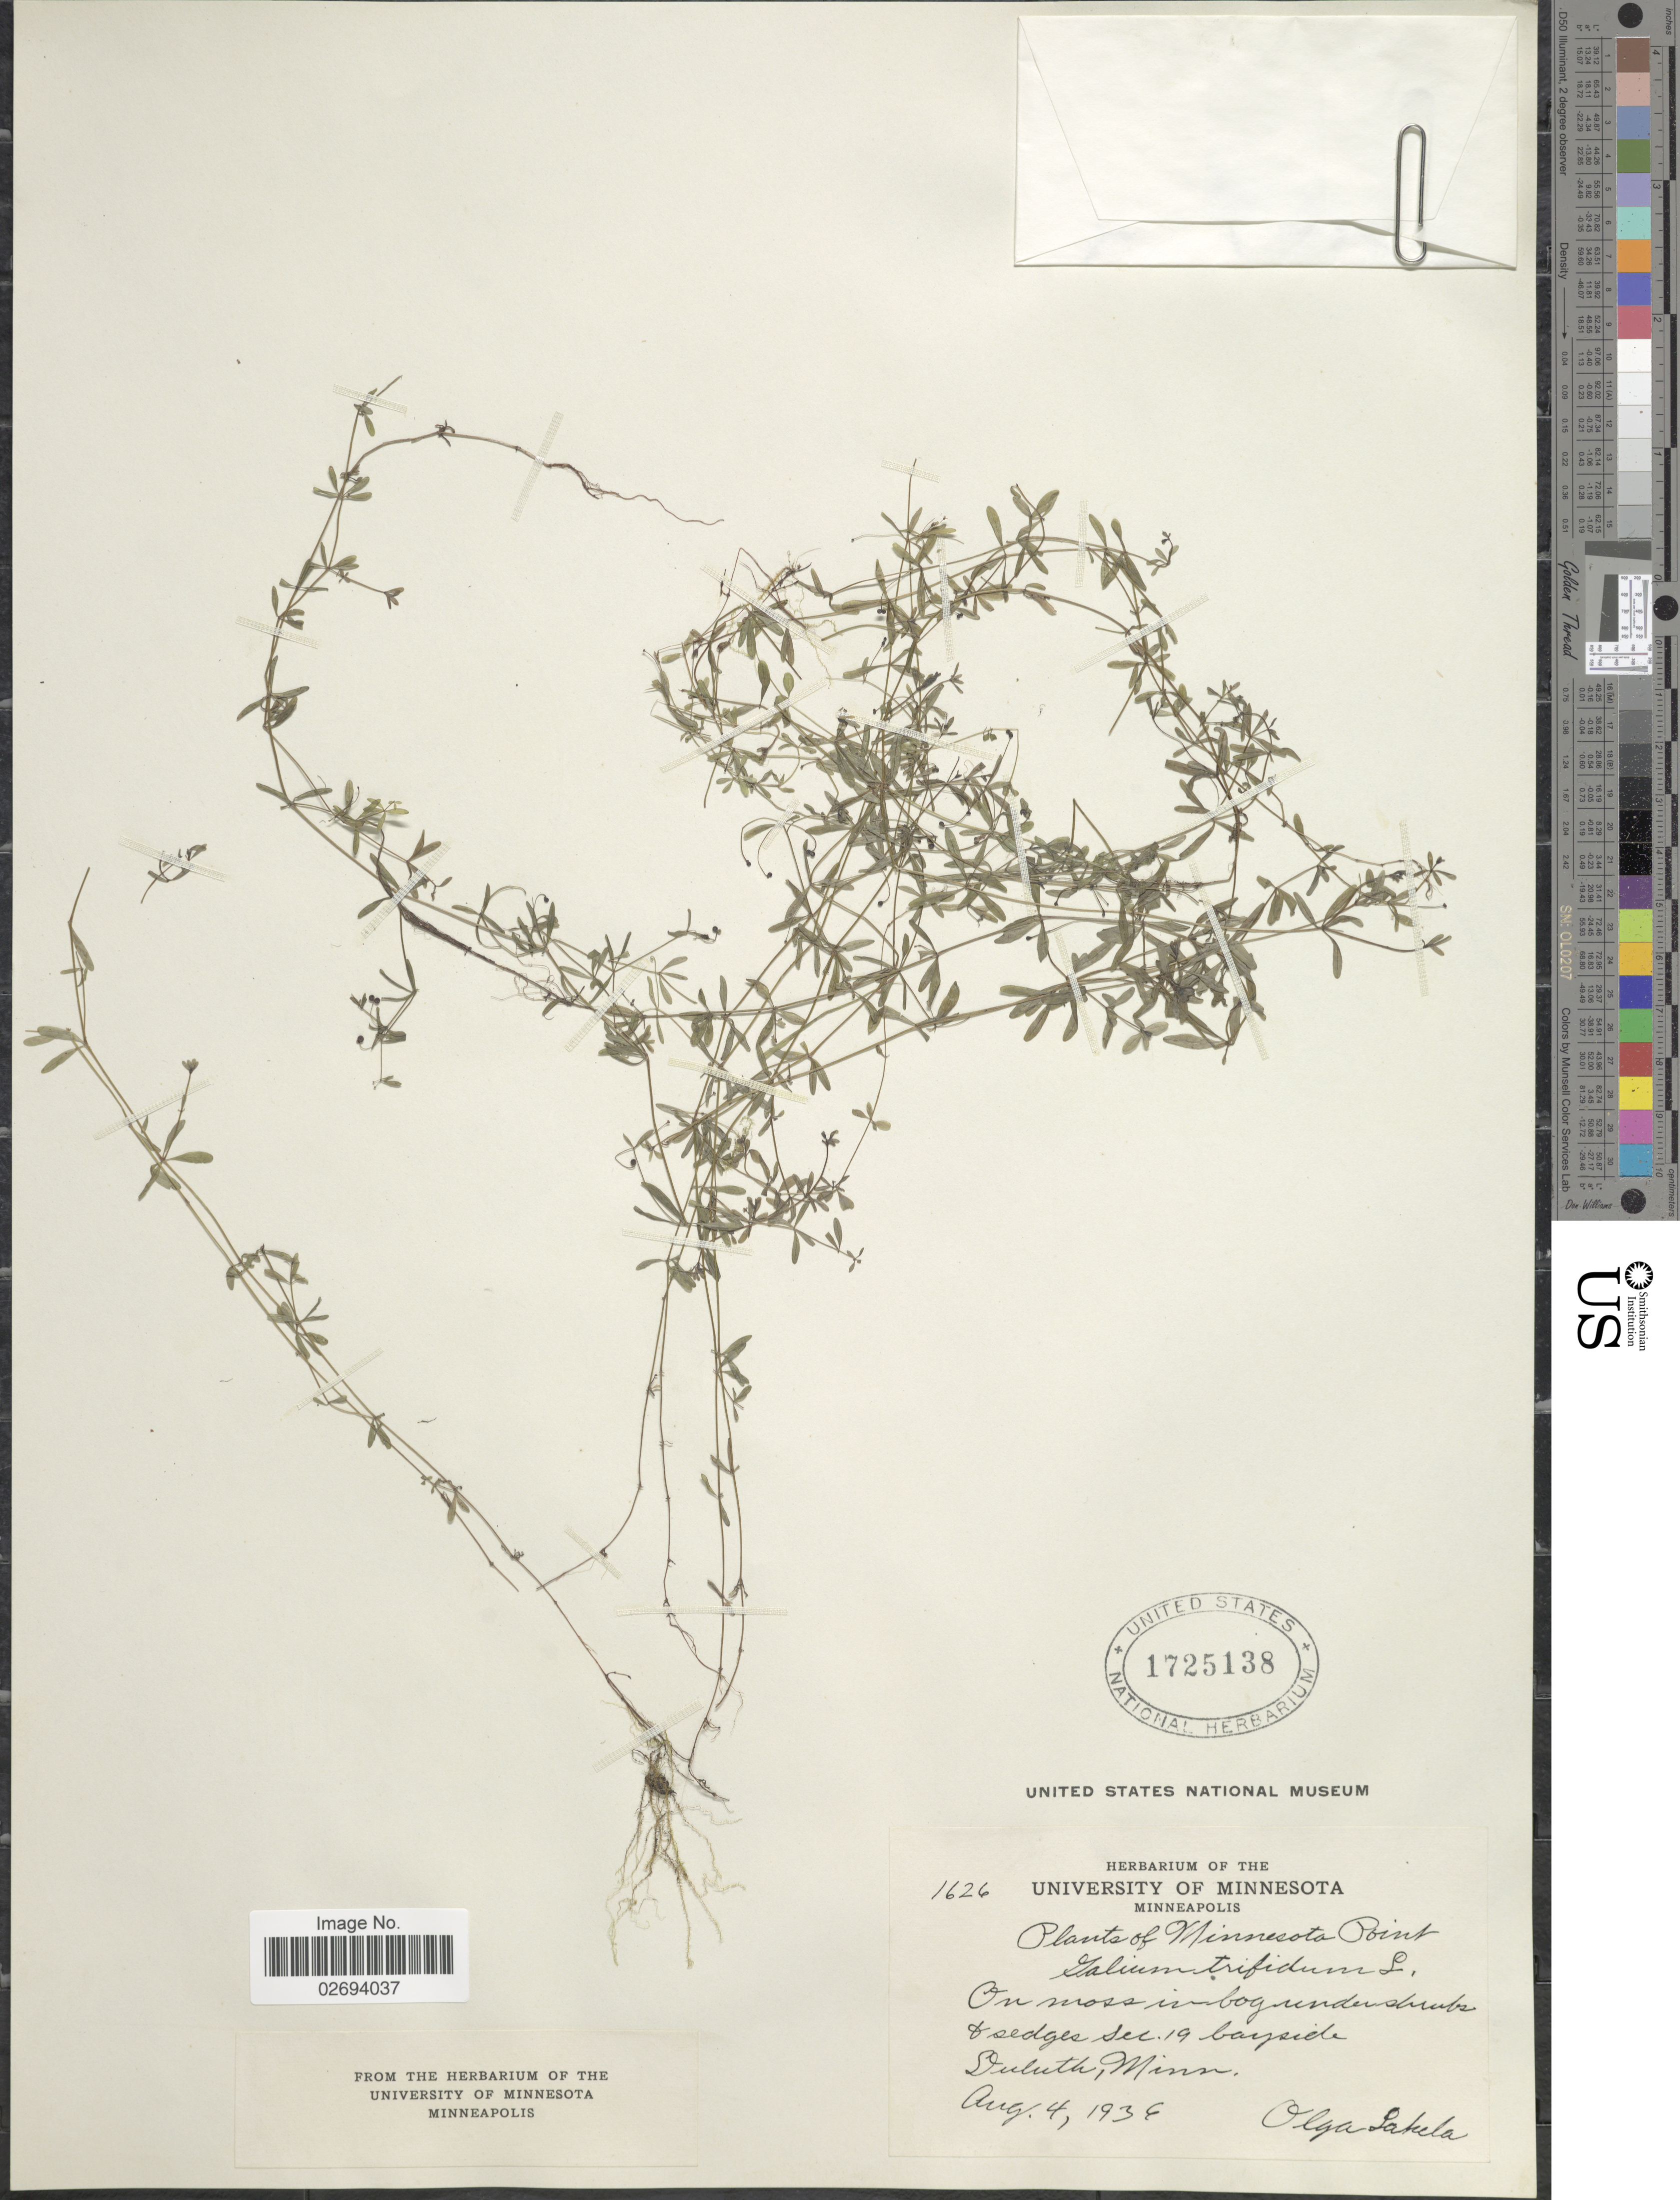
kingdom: Plantae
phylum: Tracheophyta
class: Magnoliopsida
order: Gentianales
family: Rubiaceae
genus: Galium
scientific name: Galium trifidum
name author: L.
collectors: O. K. Lakela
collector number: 1626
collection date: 1936-08-04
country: United States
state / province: Minnesota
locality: On moss in bog undershrubs + sedges sec. 19 bayside, Duluth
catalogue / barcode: US 1725138